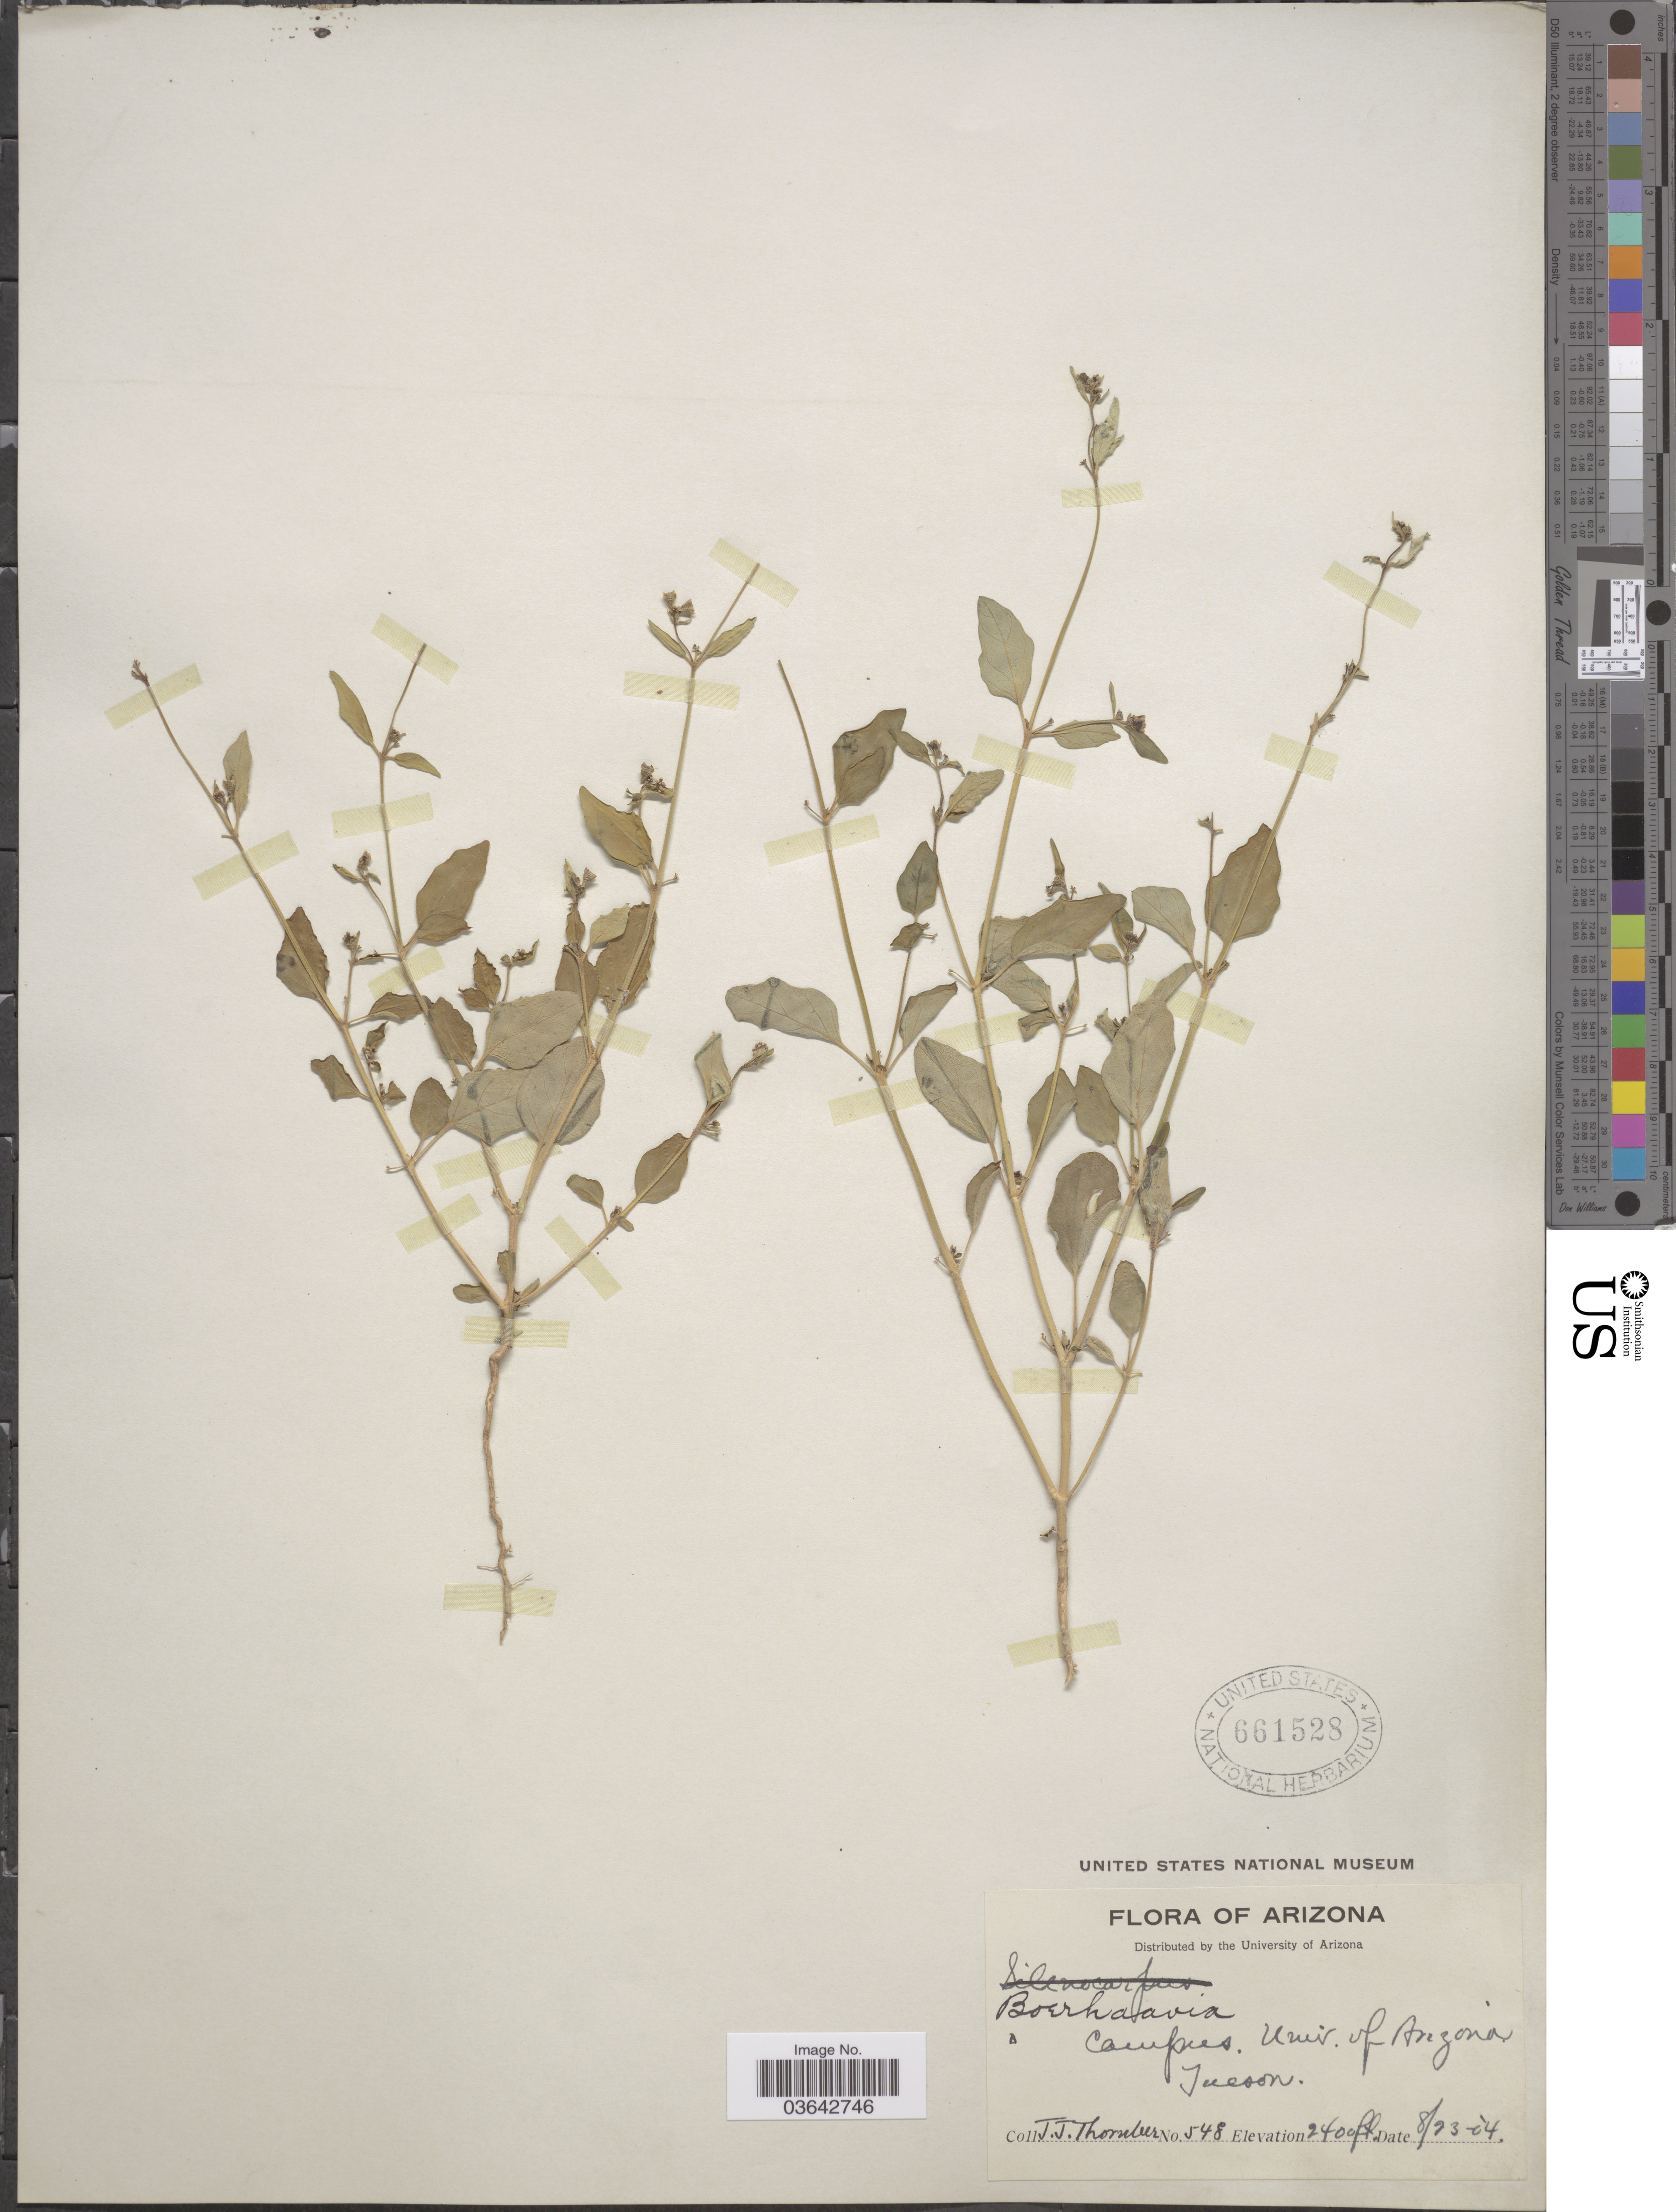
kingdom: Plantae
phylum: Tracheophyta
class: Magnoliopsida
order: Caryophyllales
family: Nyctaginaceae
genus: Boerhavia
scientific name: Boerhavia pterocarpa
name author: S. Watson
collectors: J. Thornber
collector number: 548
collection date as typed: Transcribed d/m/y: 23/8/4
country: United States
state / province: Arizona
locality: Campus. Univ. of Arizona. Tucson.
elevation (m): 732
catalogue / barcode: US 661528